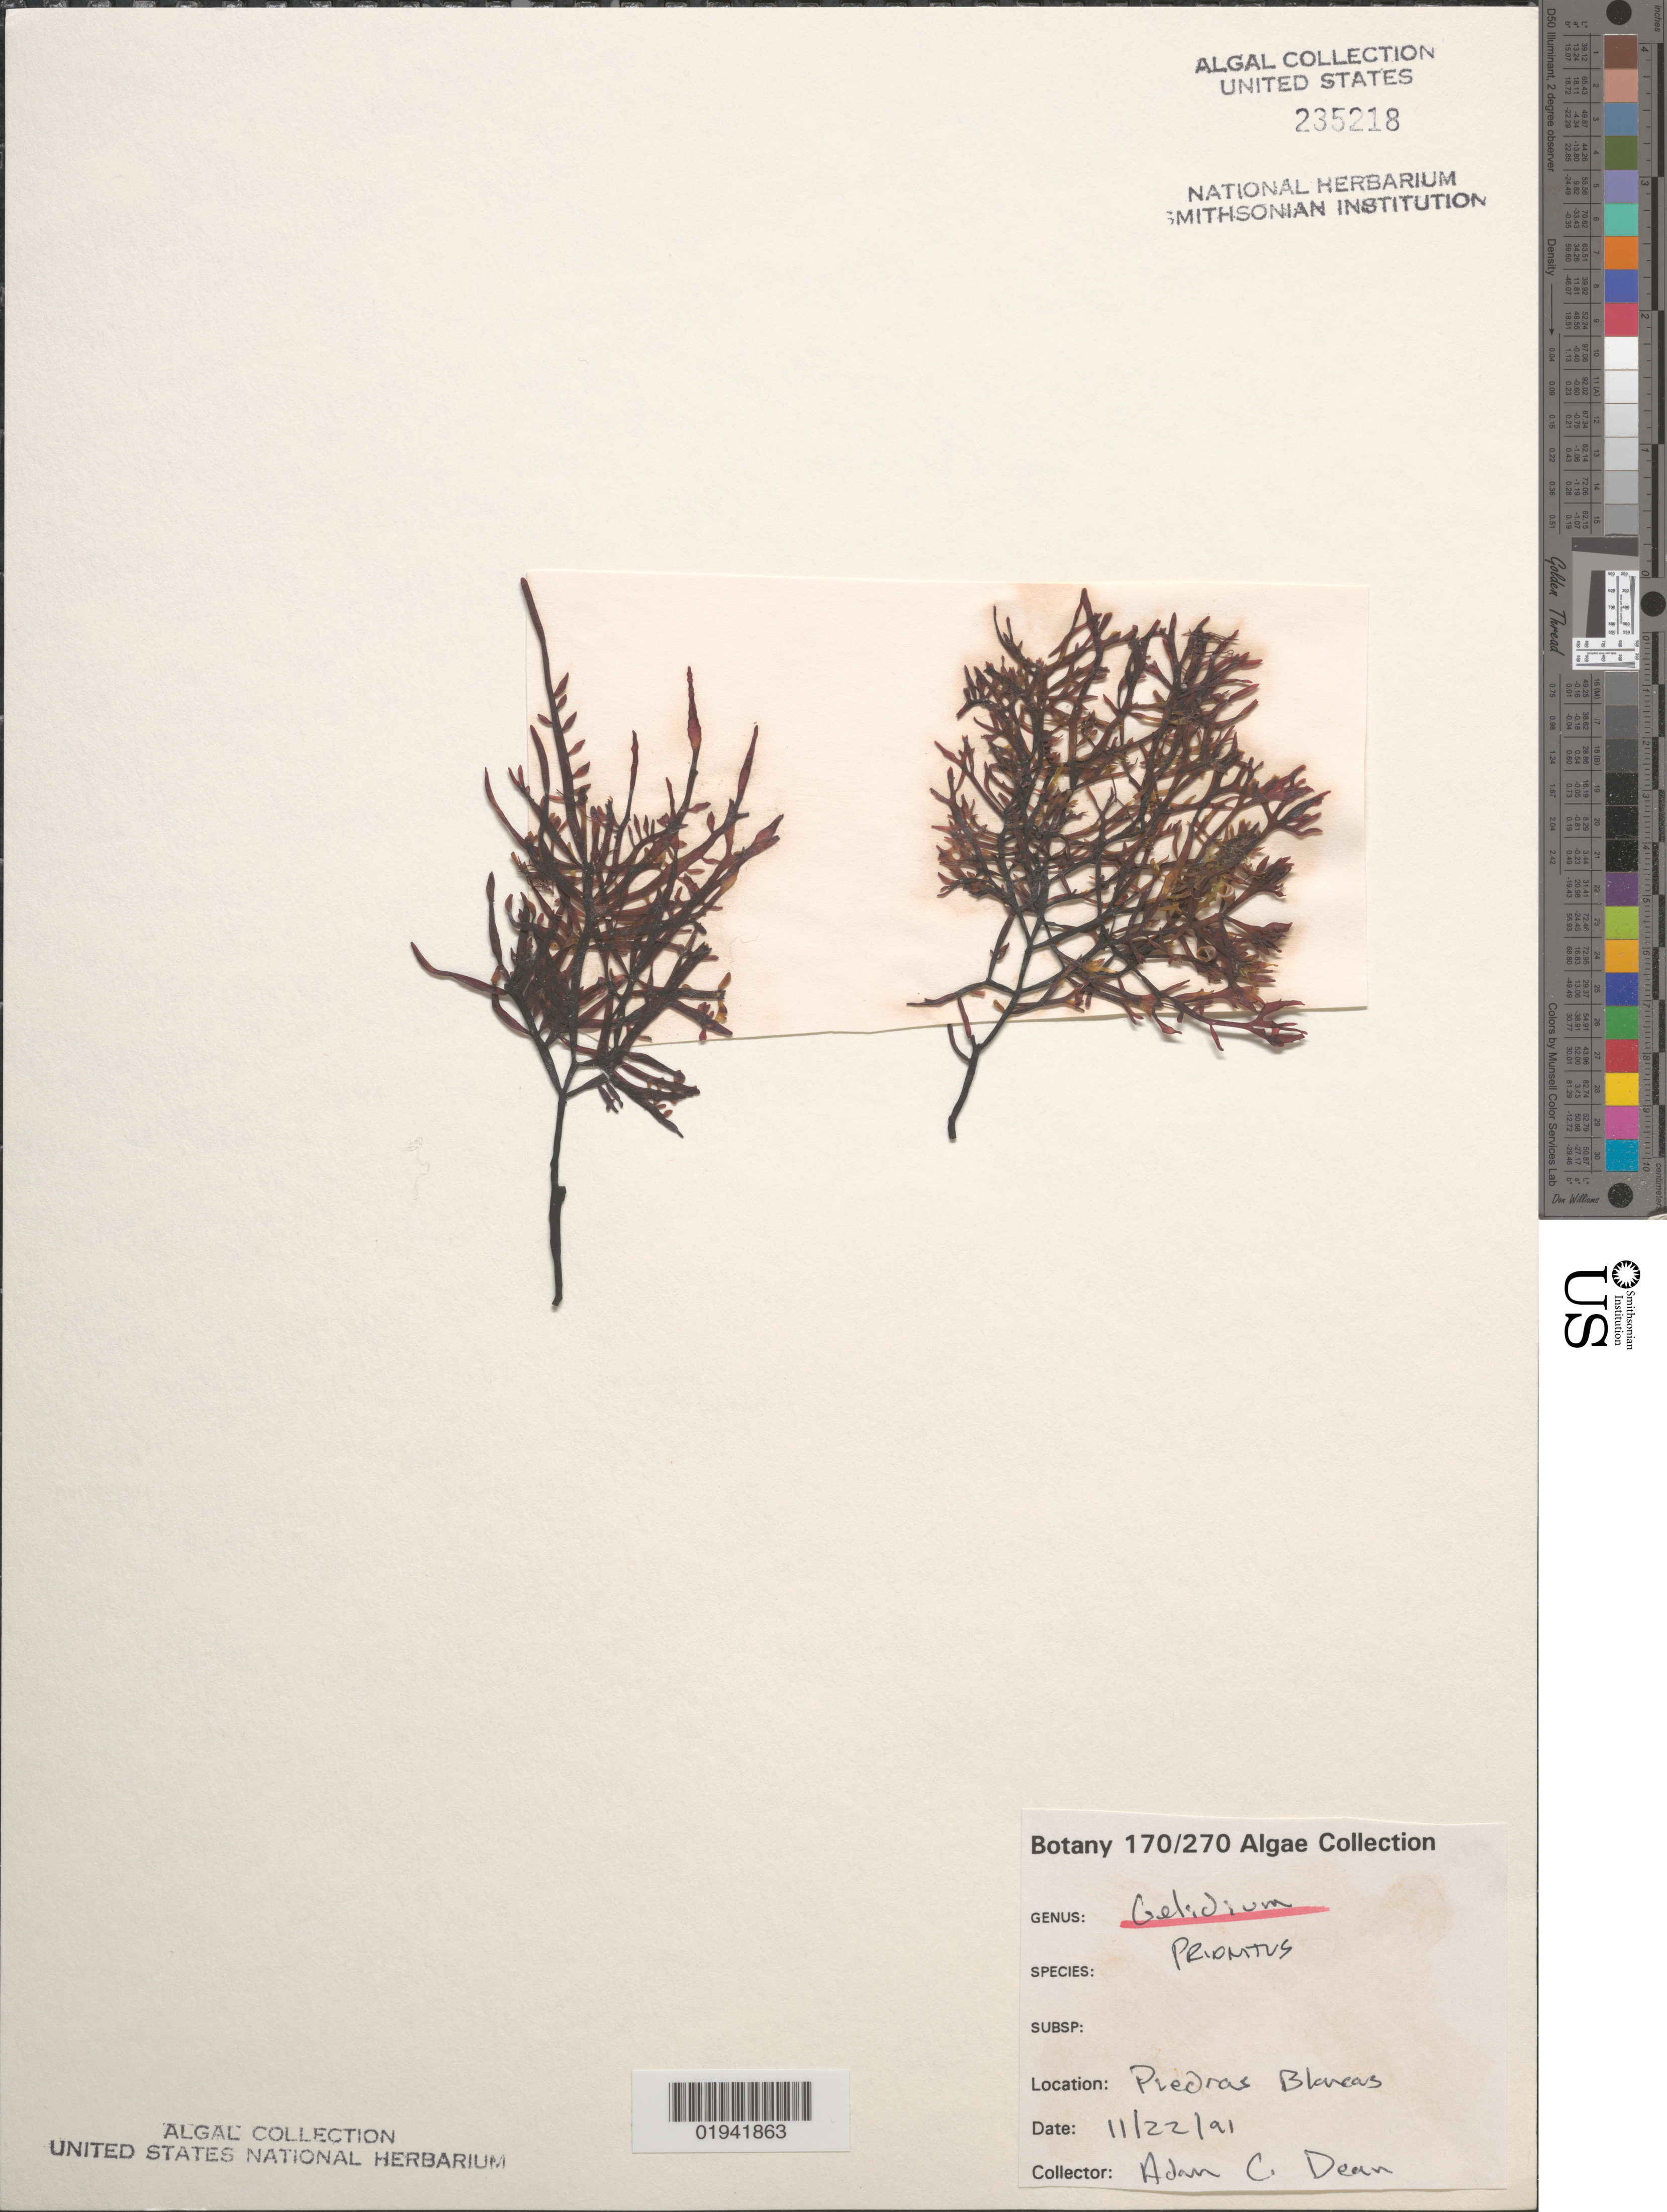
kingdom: Plantae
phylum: Rhodophyta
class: Florideophyceae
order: Cryptonemiales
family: Cryptonemiaceae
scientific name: Prionitis sp.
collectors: A. Dean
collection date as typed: Transcribed d/m/y: 22/11/91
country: United States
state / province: California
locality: Piedras Blancas.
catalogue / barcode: US 235218